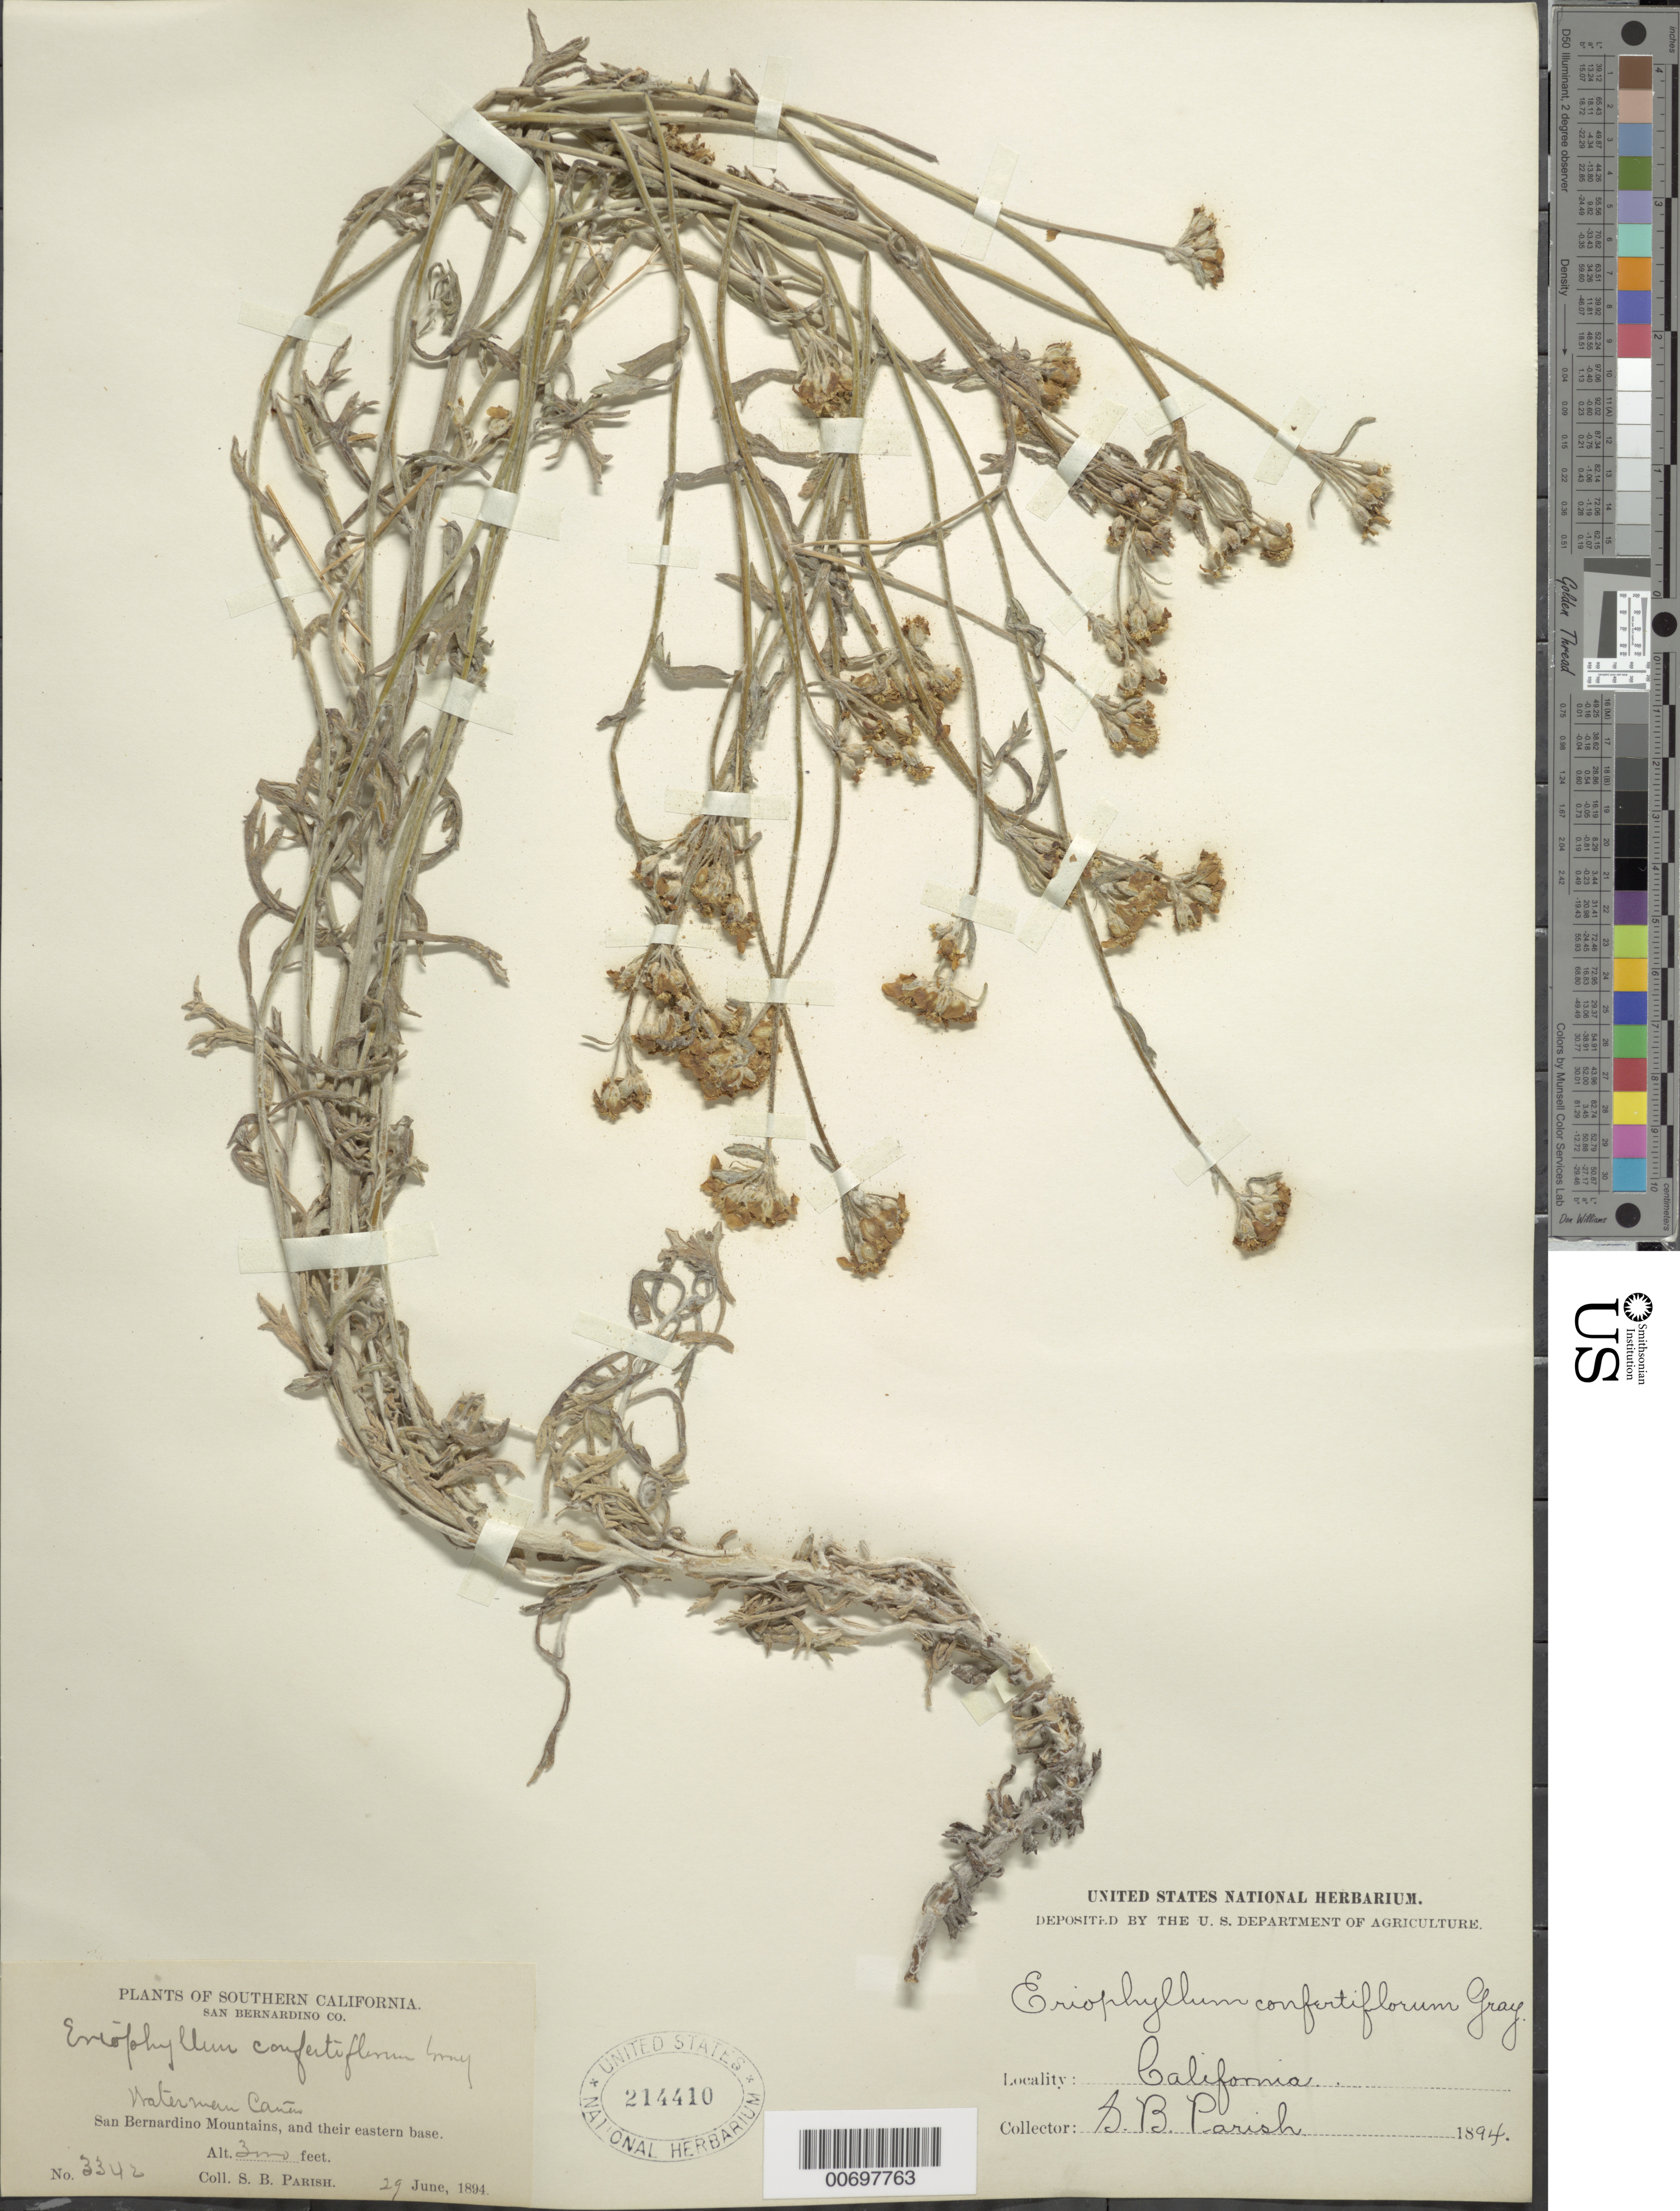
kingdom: Plantae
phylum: Tracheophyta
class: Magnoliopsida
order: Asterales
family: Asteraceae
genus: Eriophyllum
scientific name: Eriophyllum confertiflorum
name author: (DC.) A. Gray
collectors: S. B. Parish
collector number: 3342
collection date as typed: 29 Jun 1894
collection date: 1894-06-29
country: United States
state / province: California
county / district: San Bernardino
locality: Waterman Cañon, San Bernardino Mts., and their eastern base.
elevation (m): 914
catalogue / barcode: US 214410